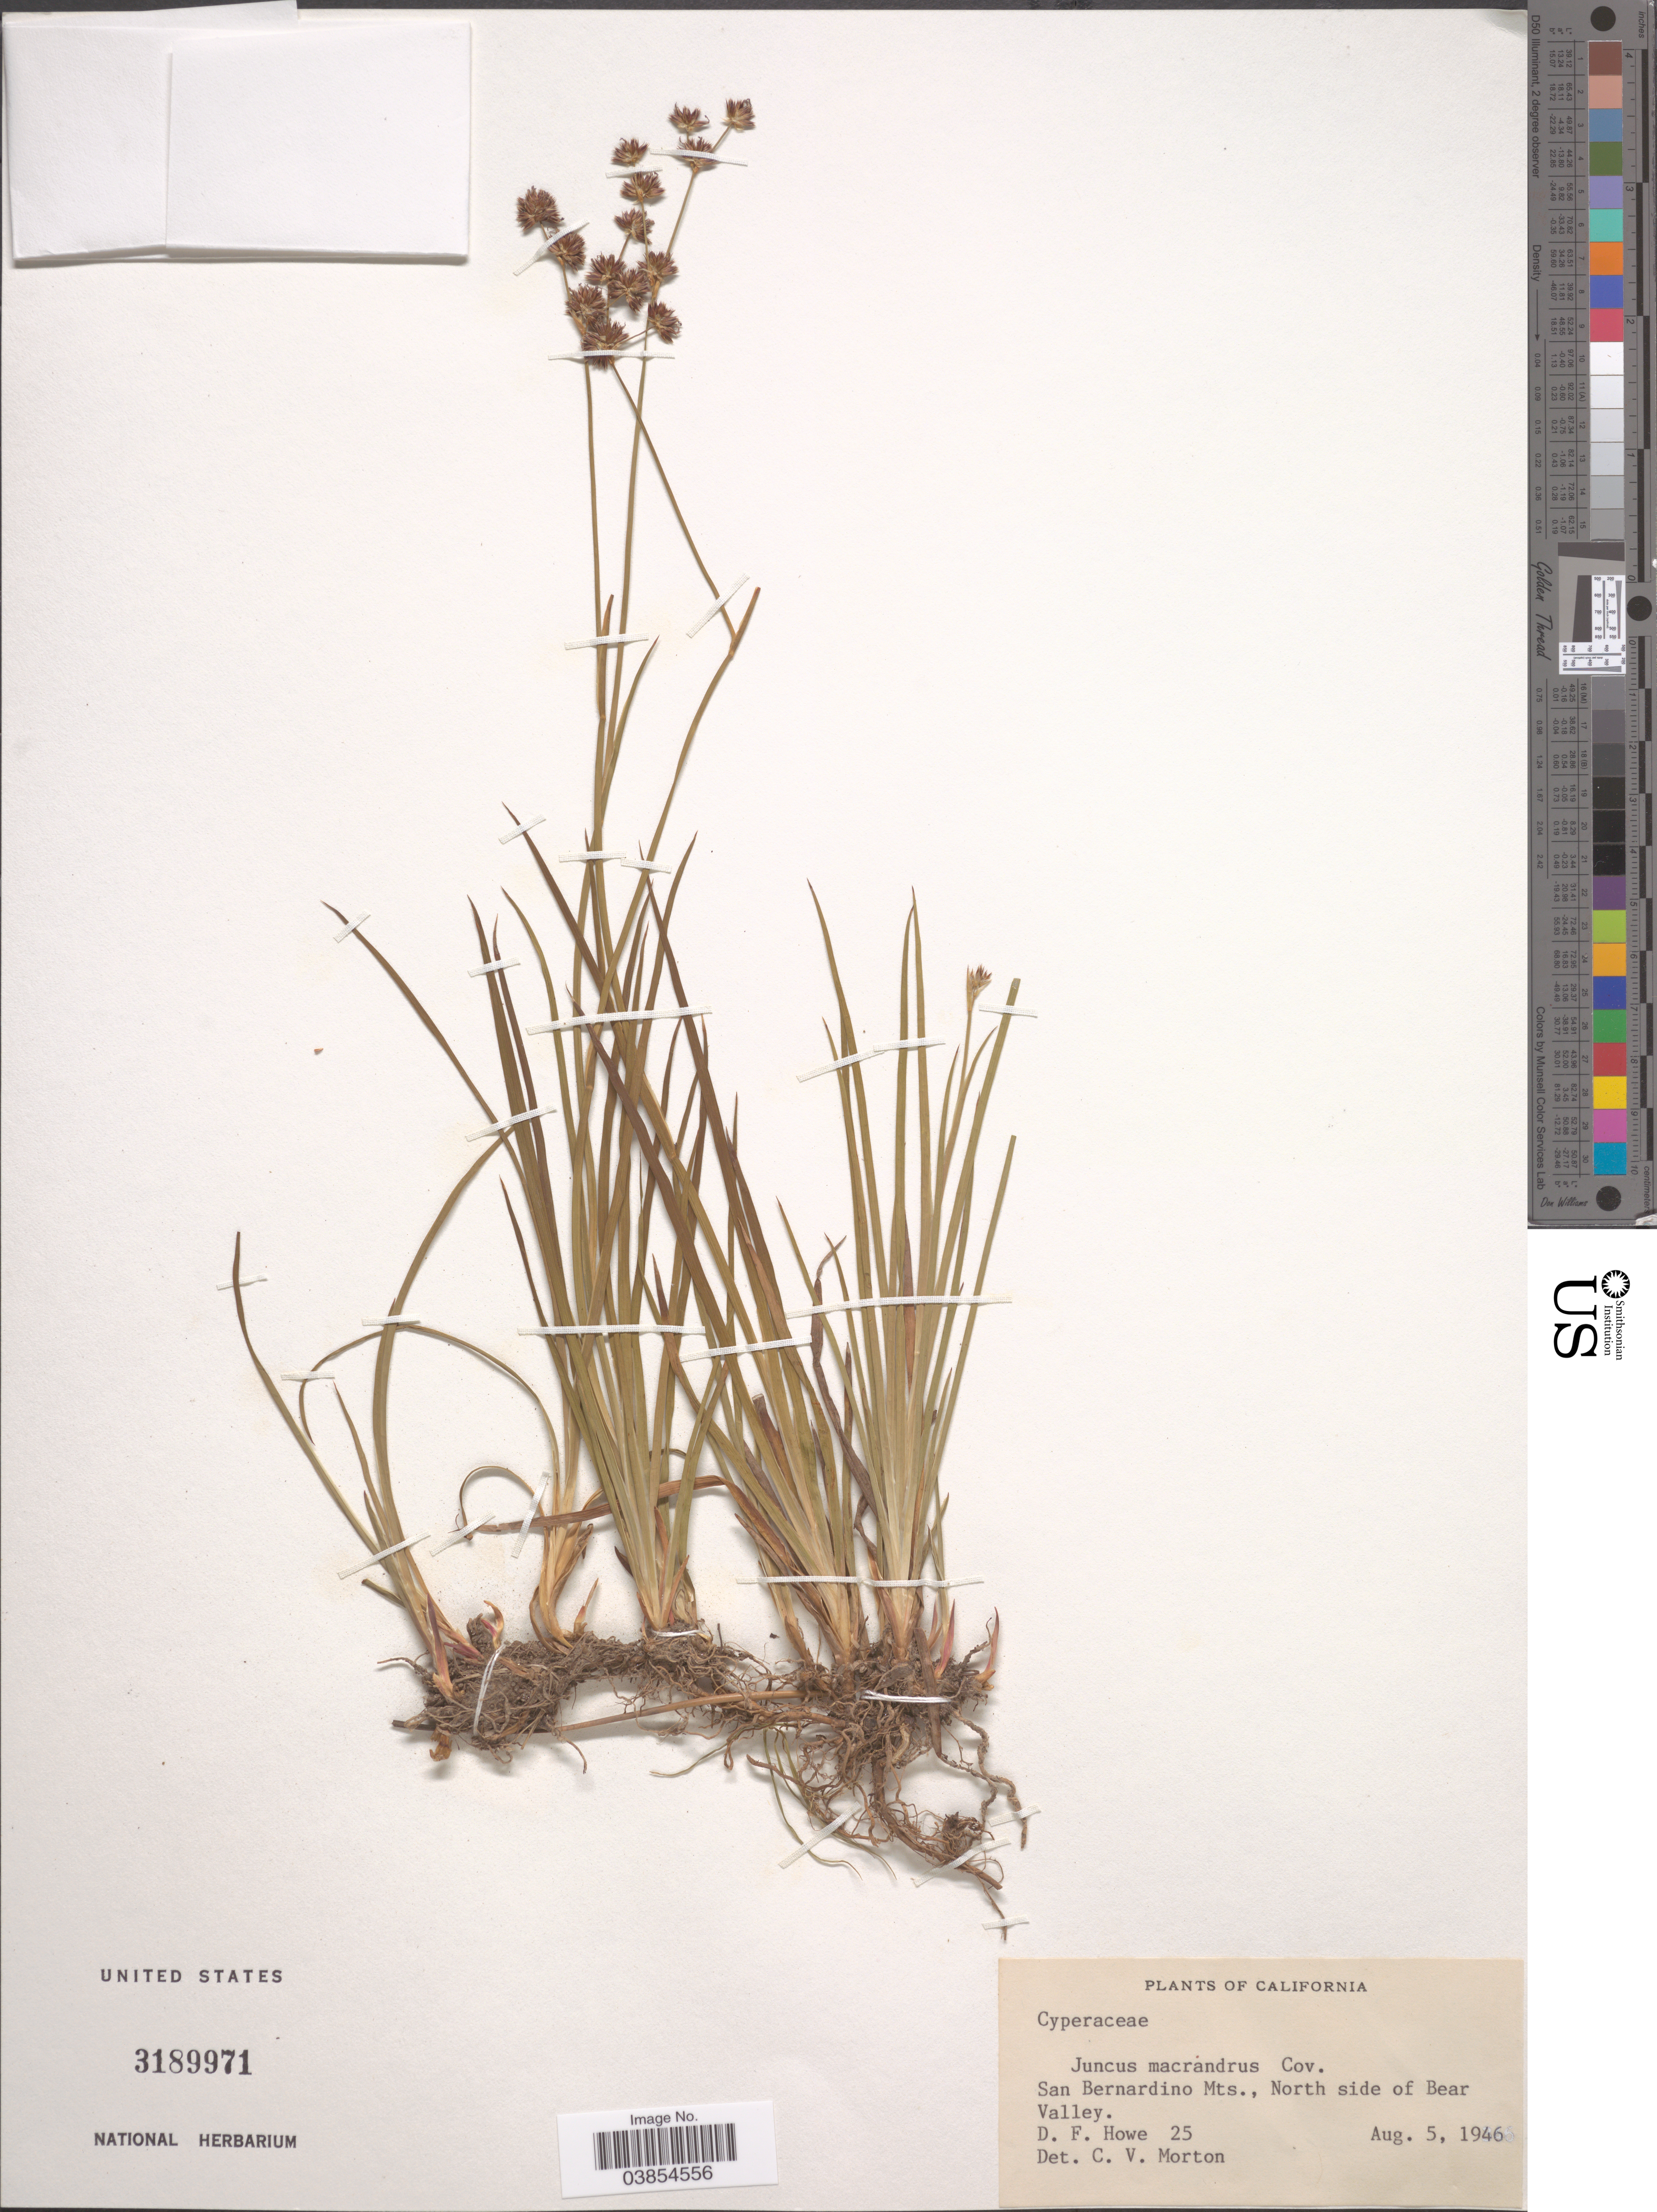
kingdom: Plantae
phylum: Tracheophyta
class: Liliopsida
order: Poales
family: Juncaceae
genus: Juncus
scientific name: Juncus macrandrus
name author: Coville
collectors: D. Howe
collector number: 25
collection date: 1946-08-05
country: United States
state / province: California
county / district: San Bernardino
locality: San Bernardino Mts., North side of Bear Valley.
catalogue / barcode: US 3189971